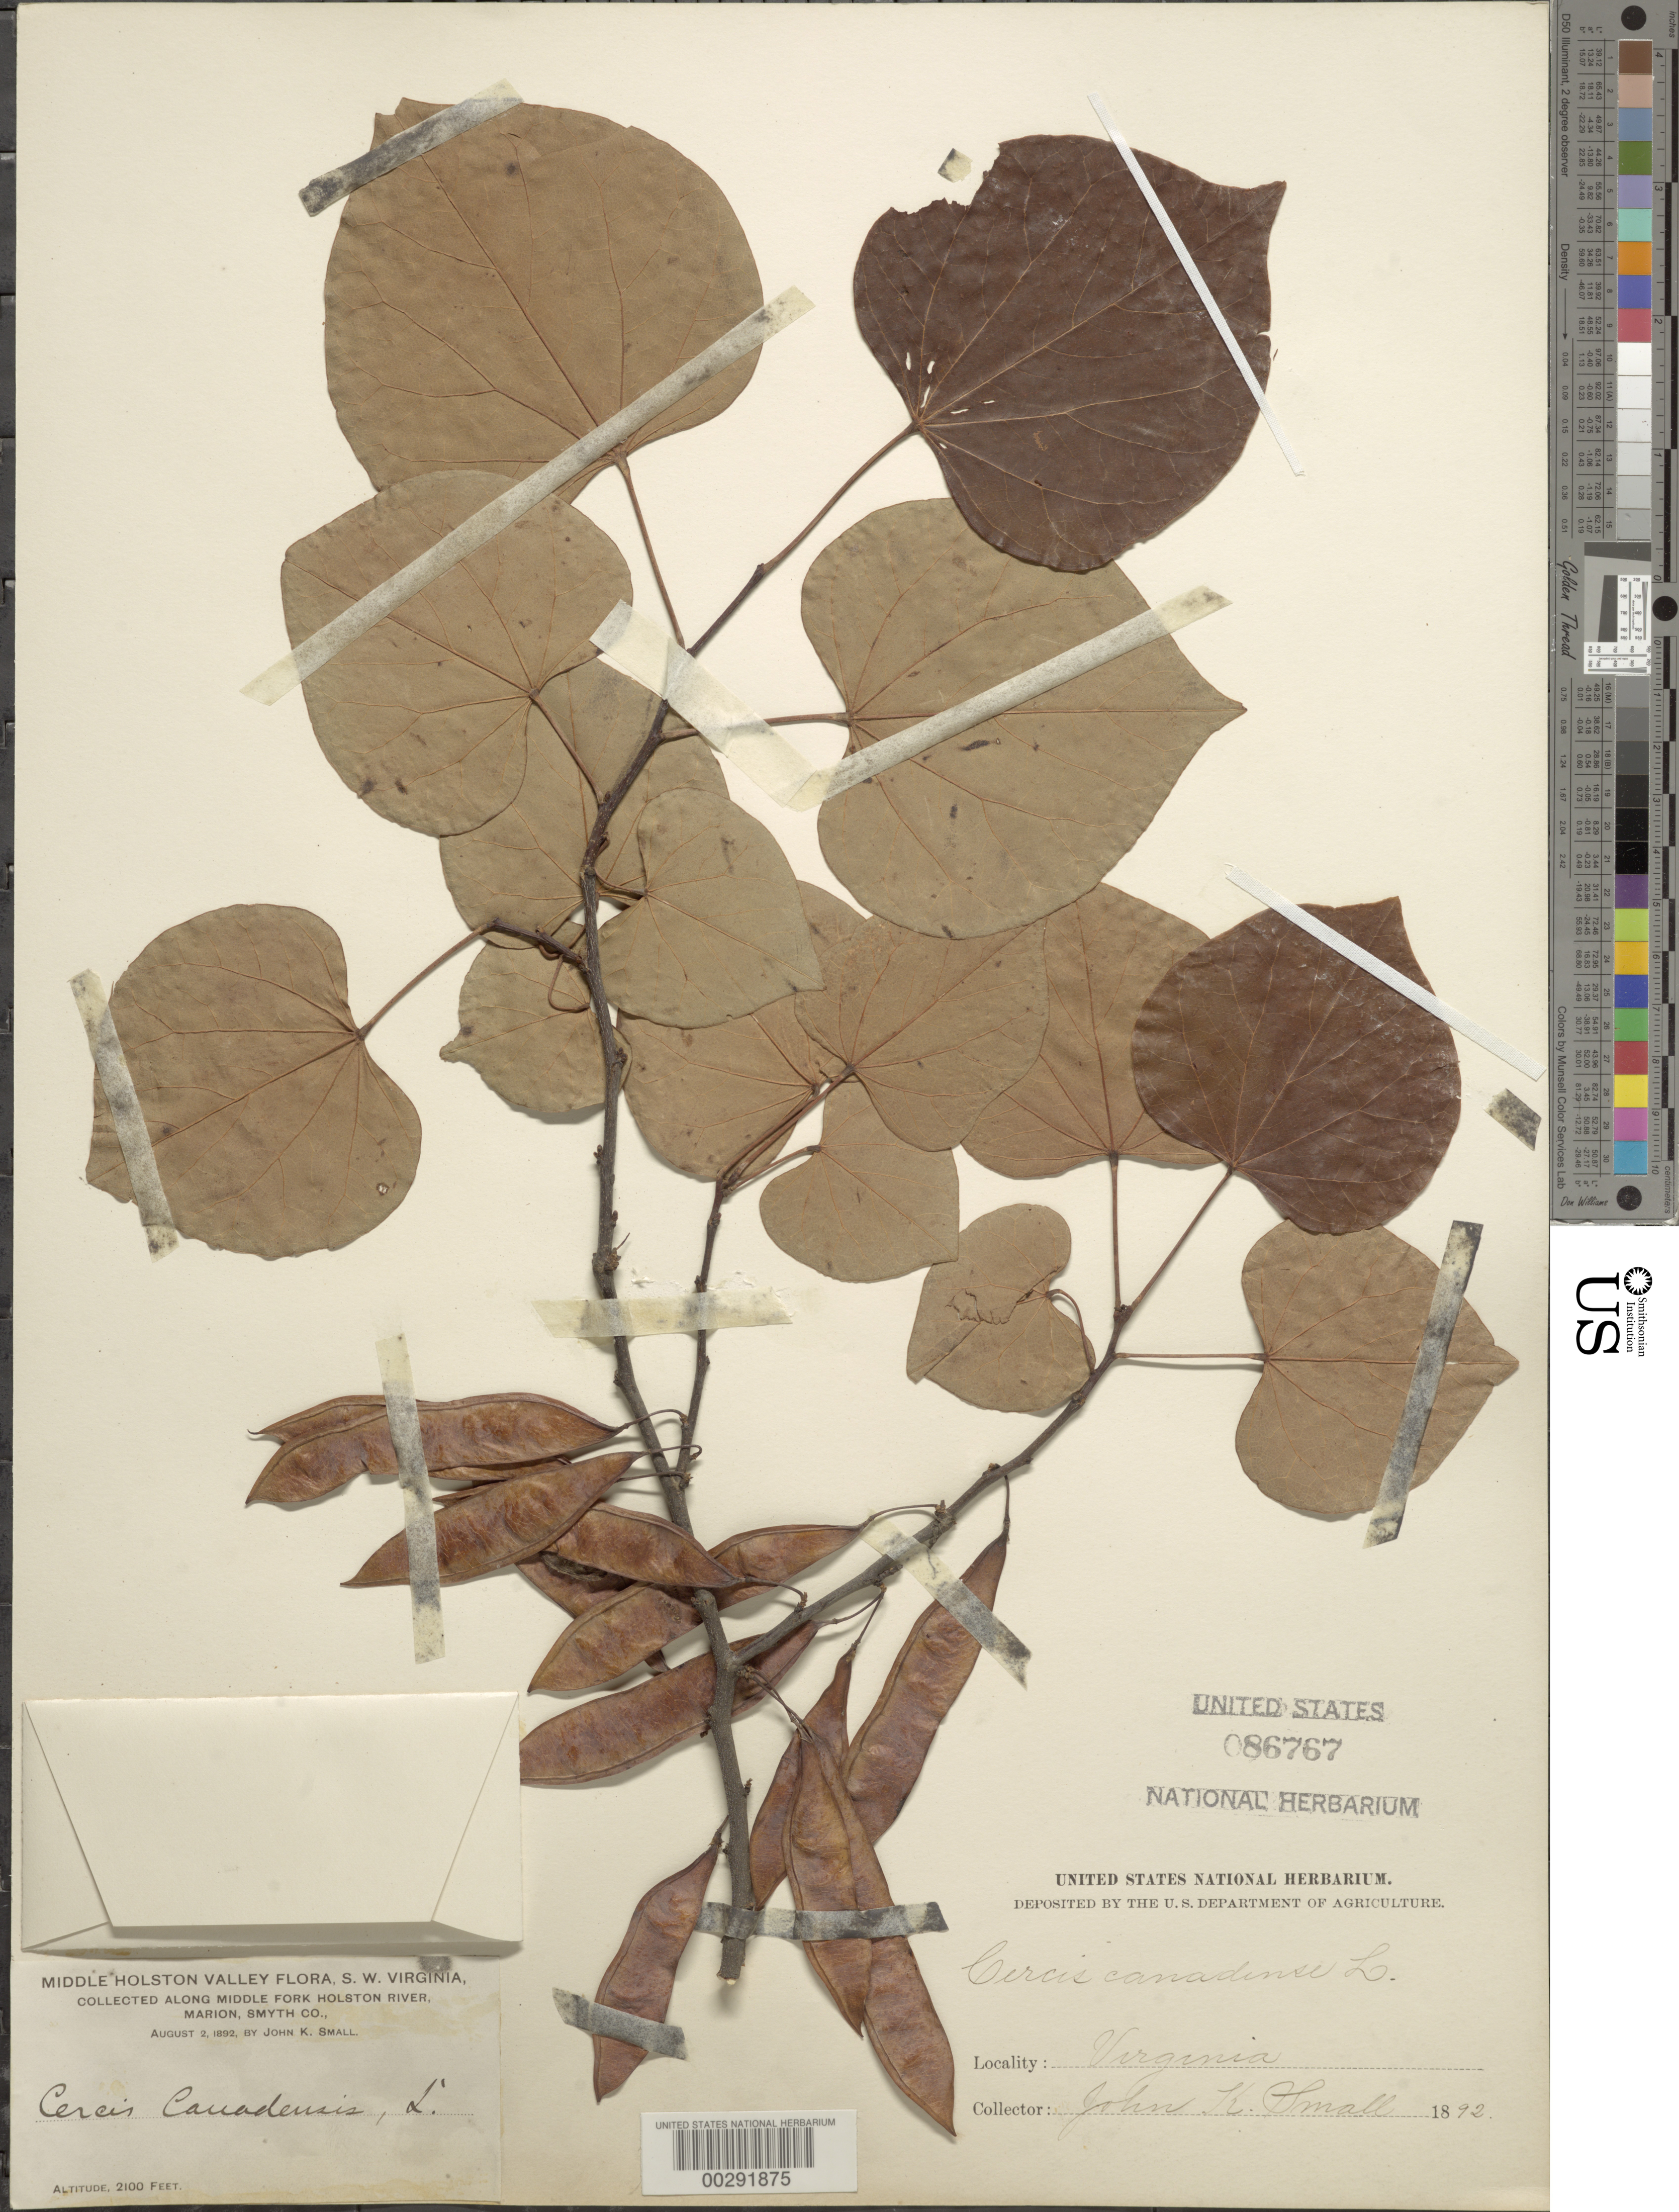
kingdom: Plantae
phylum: Tracheophyta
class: Magnoliopsida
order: Fabales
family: Fabaceae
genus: Cercis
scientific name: Cercis canadensis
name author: L.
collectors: J. K. Small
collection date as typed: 02 Aug 1892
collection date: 1892-08-02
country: United States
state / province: Virginia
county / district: Smyth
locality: Along middle fork holston river, marion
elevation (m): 640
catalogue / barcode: US 86767